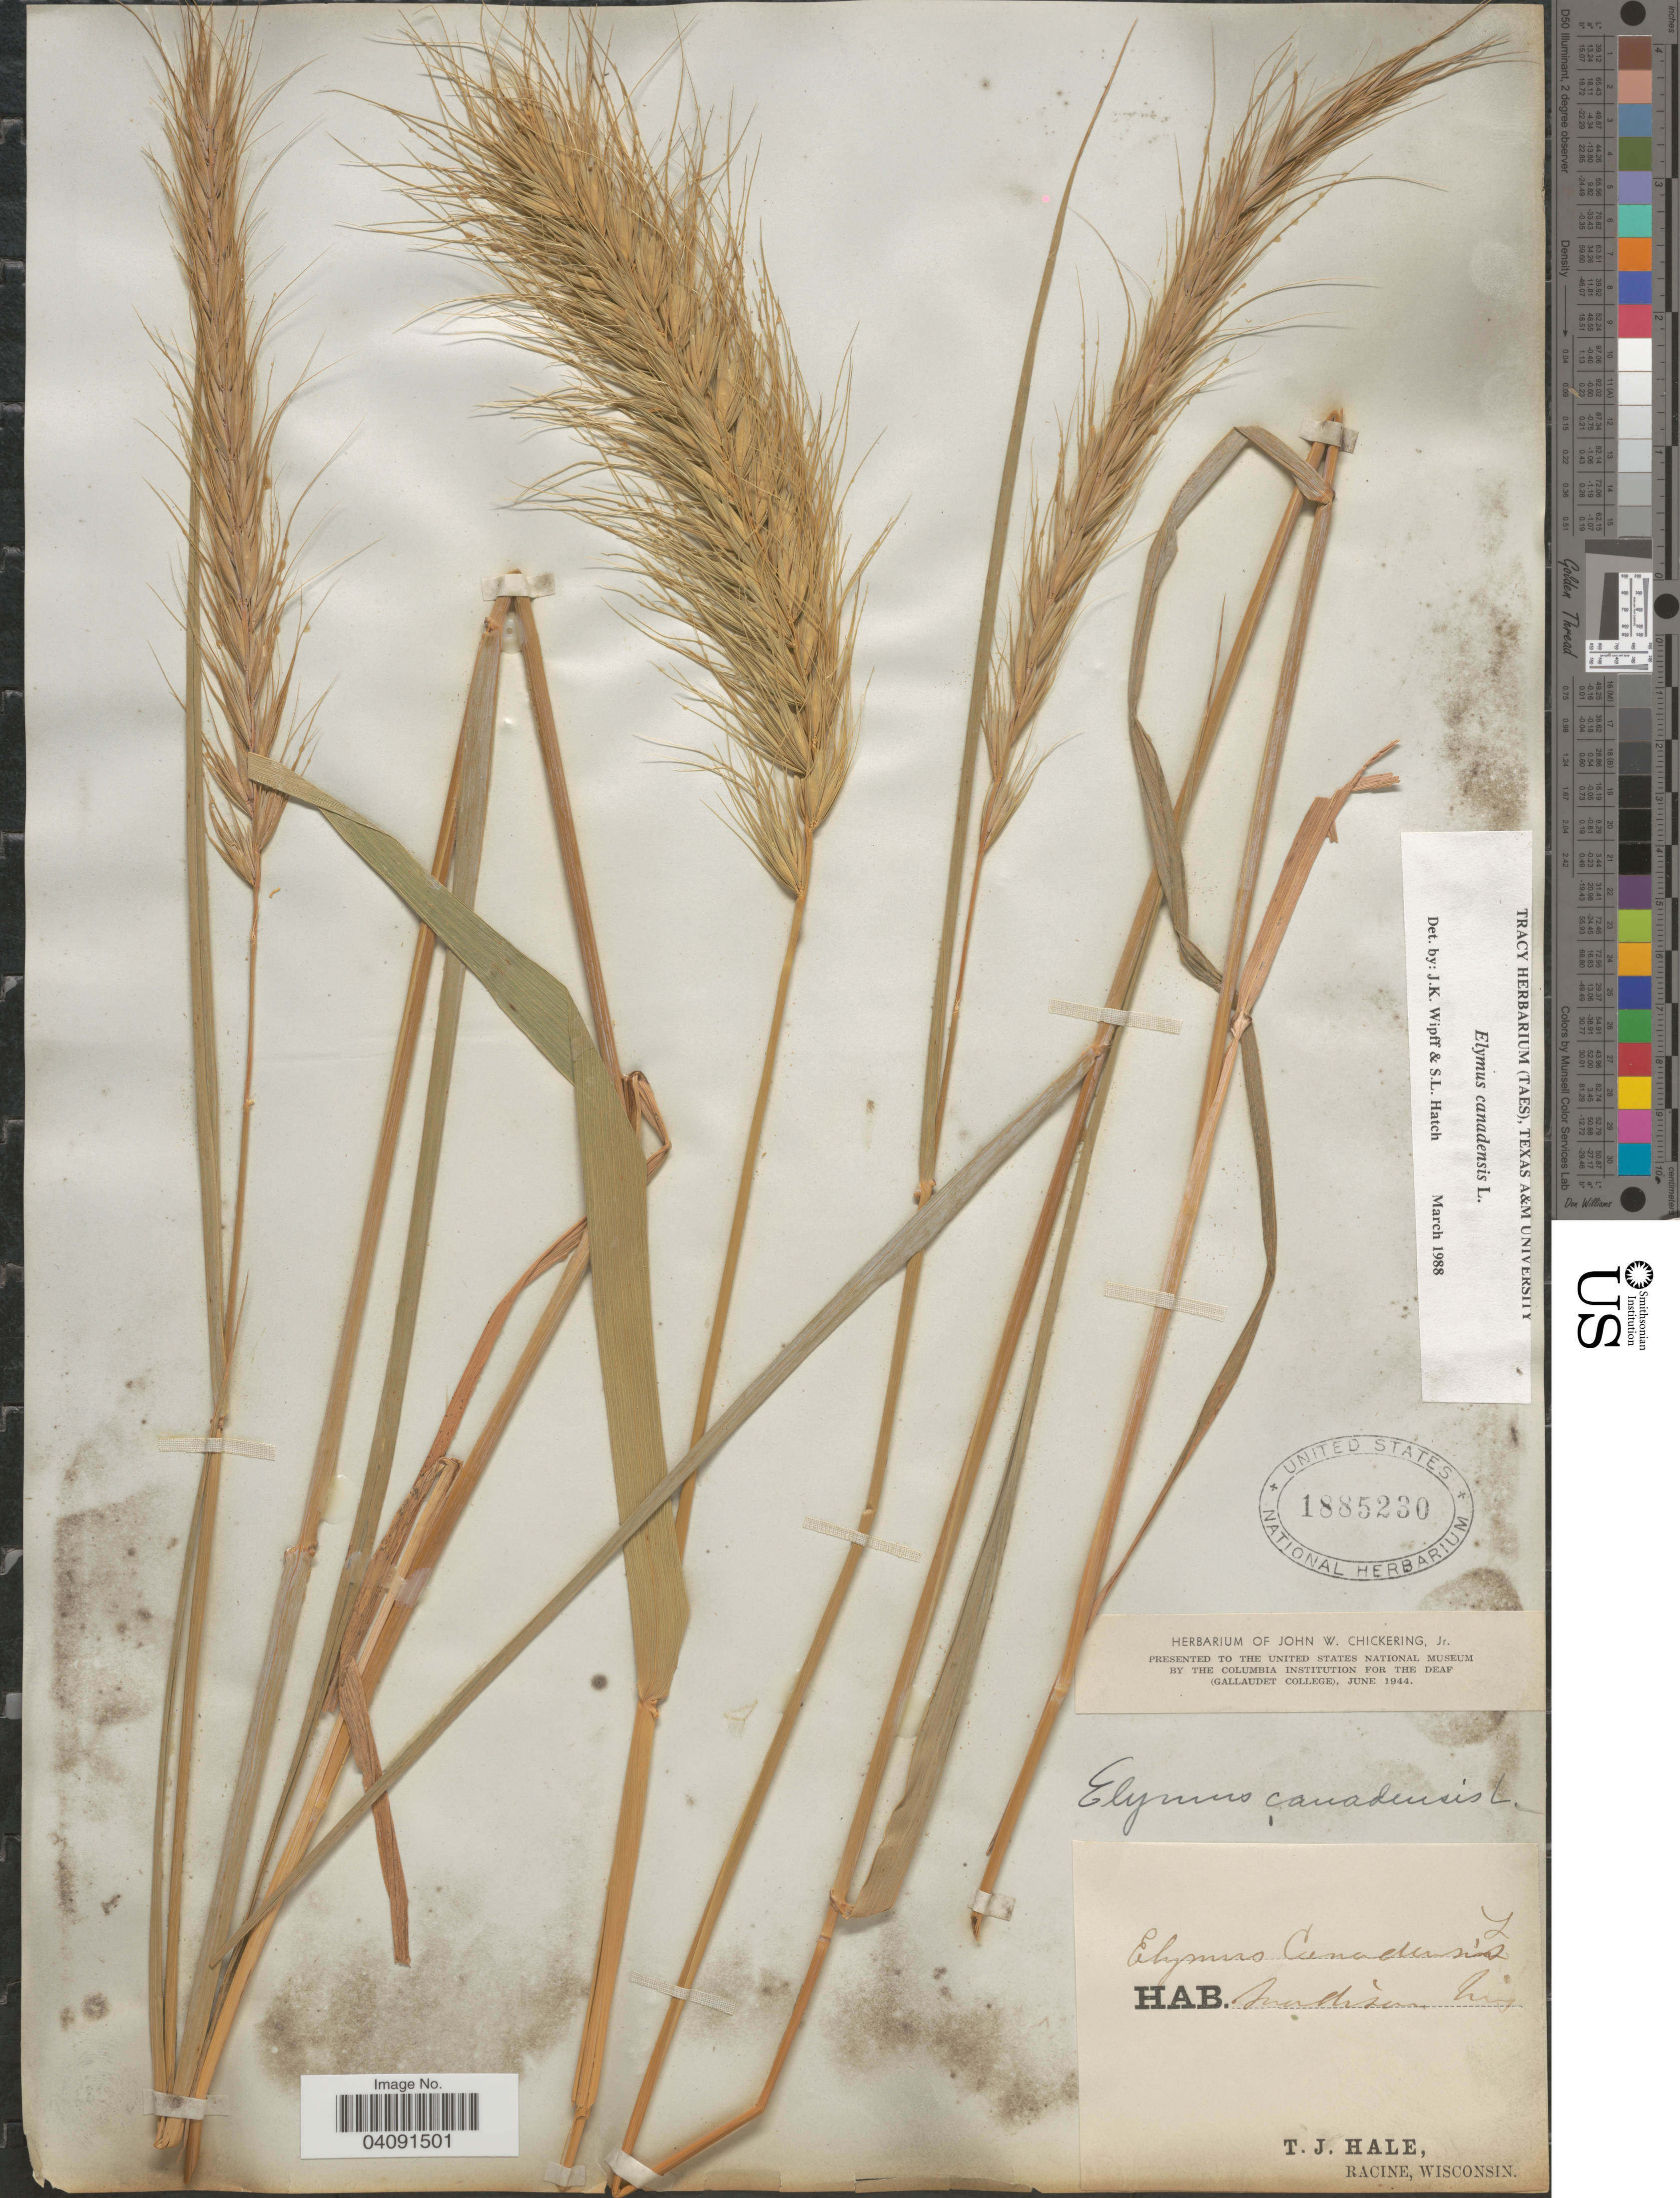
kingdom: Plantae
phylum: Tracheophyta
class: Liliopsida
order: Poales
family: Poaceae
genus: Elymus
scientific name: Elymus canadensis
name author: L.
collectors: T. Hale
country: United States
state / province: Wisconsin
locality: Madison.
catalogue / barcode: US 1885230